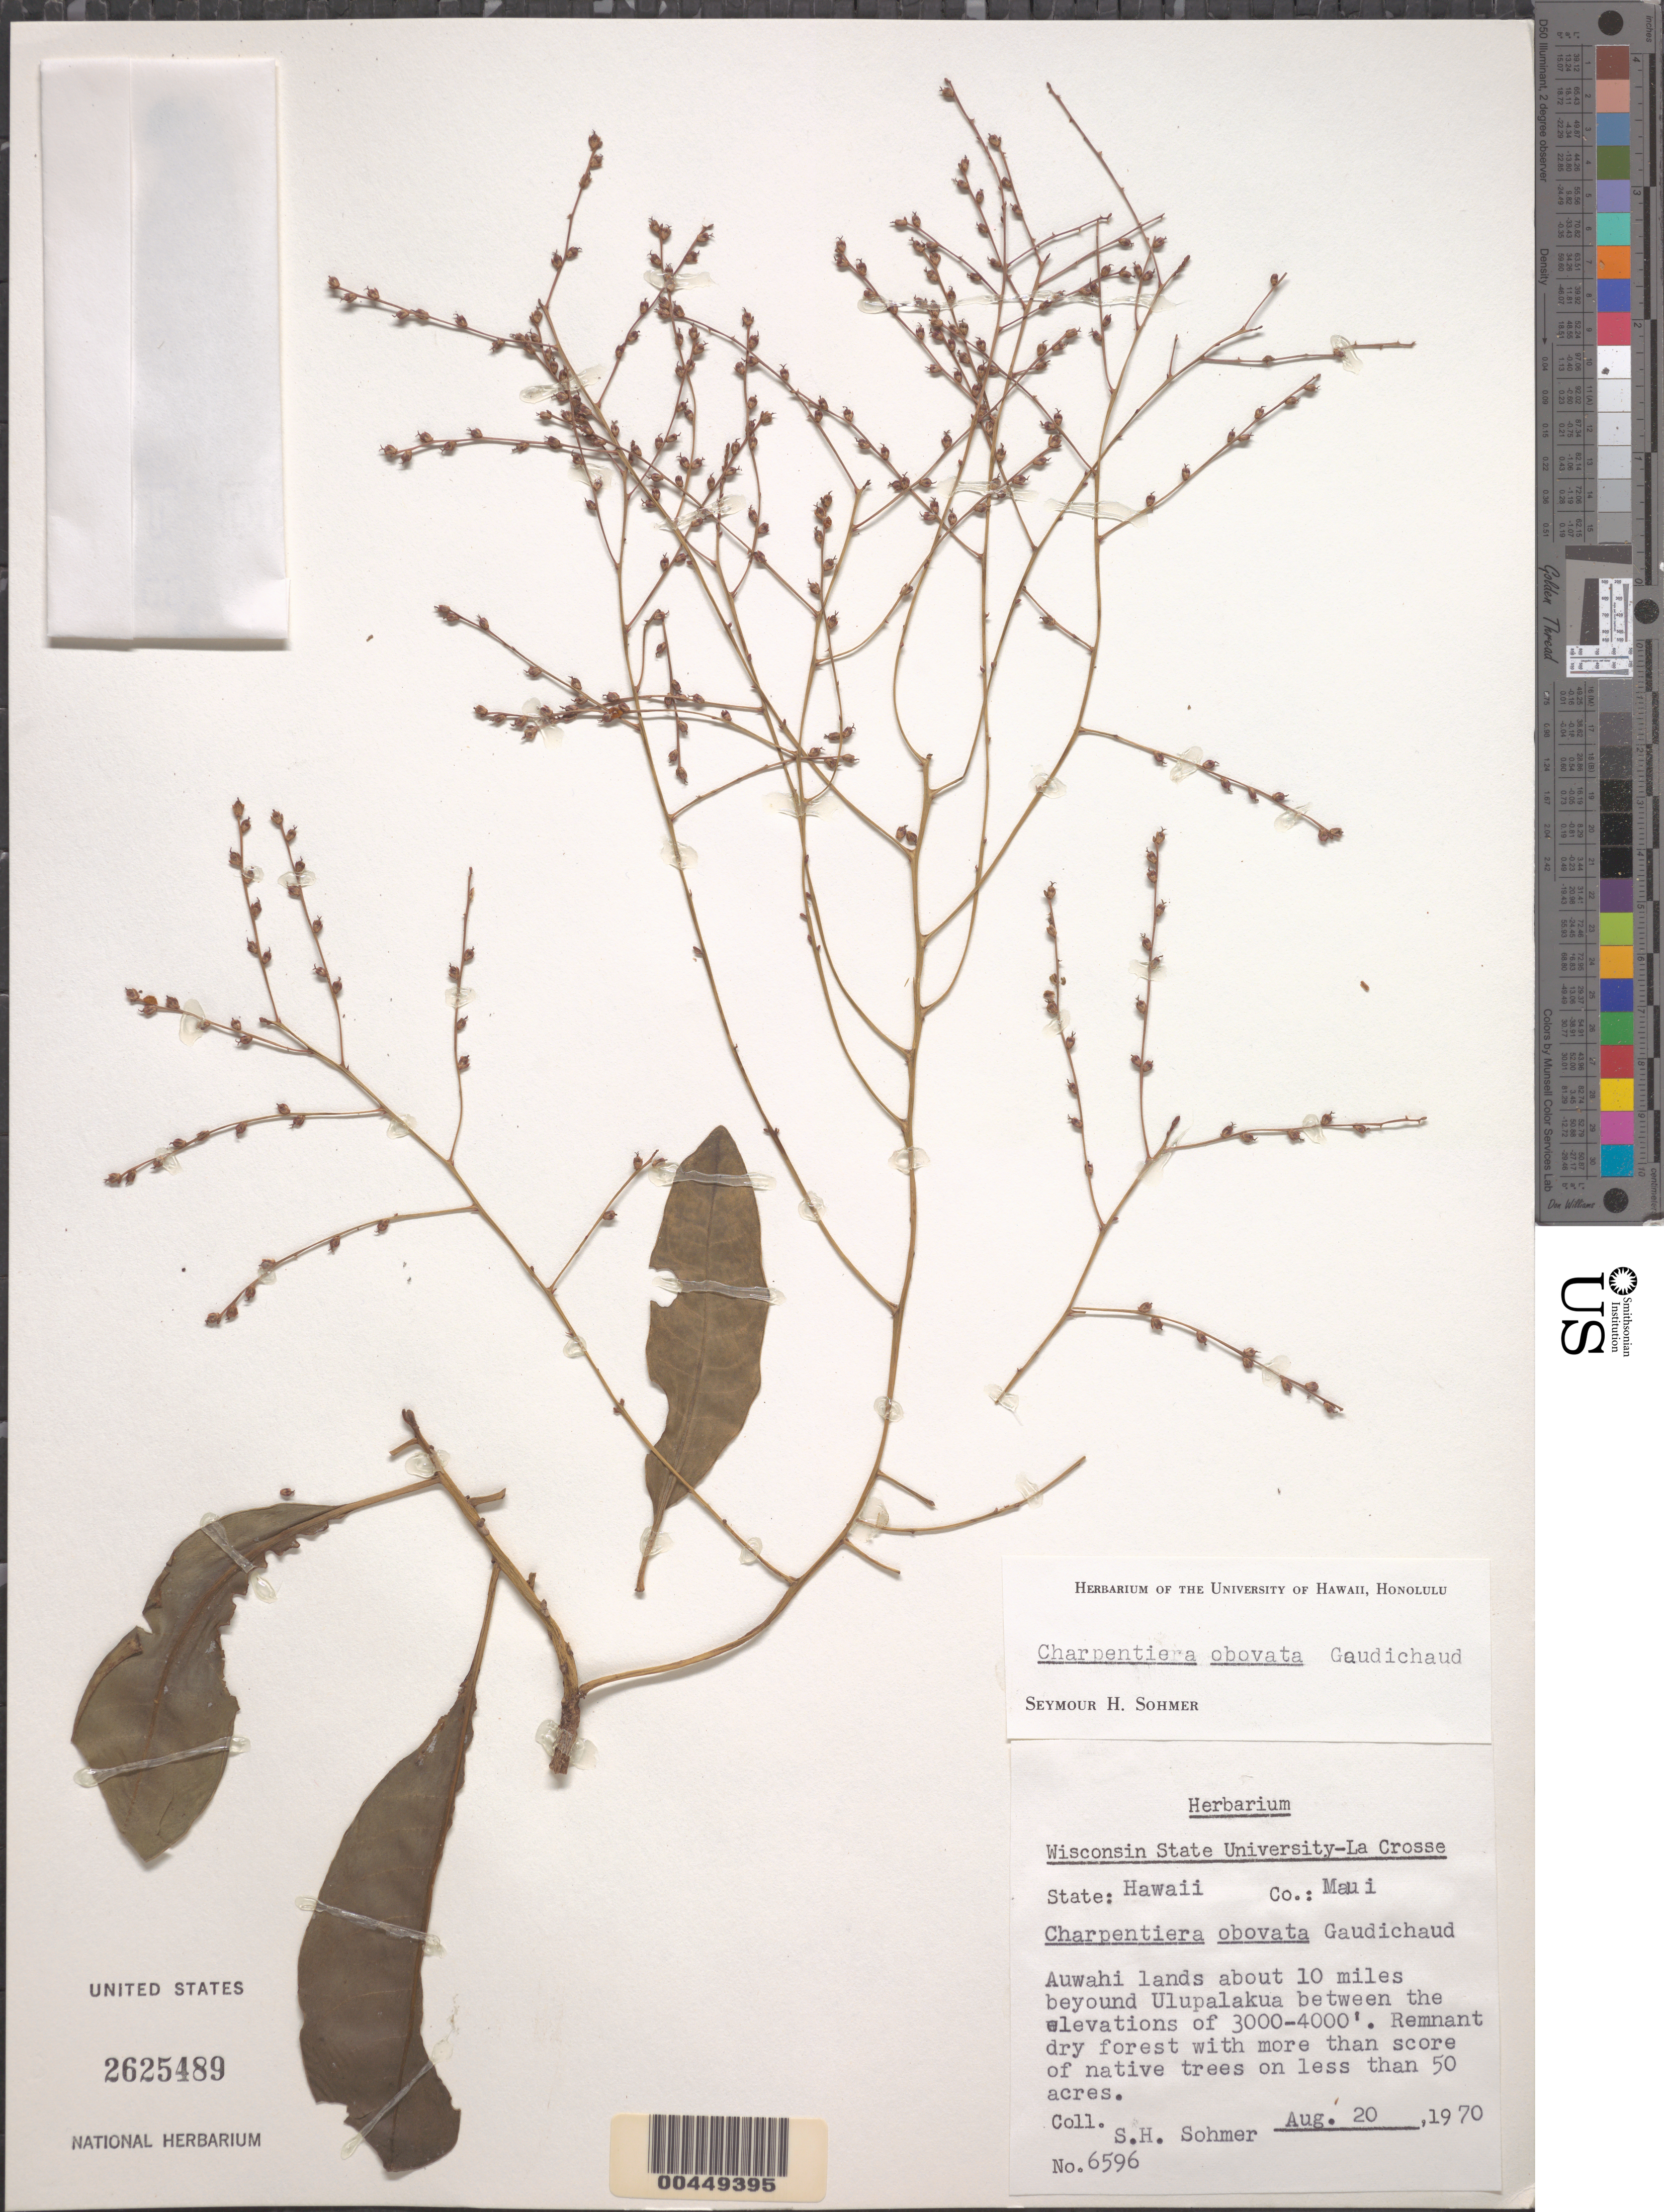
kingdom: Plantae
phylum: Tracheophyta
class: Magnoliopsida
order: Caryophyllales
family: Amaranthaceae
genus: Charpentiera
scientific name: Charpentiera obovata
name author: Gaudich.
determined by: Sohmer, S. H.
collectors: S. H. Sohmer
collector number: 6596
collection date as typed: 20 Aug 1970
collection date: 1970-08-20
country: United States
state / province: Hawaii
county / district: Maui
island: Maui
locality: Auwahi lands about 10 mi beyond Ulupalakua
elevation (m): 914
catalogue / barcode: US 2625489